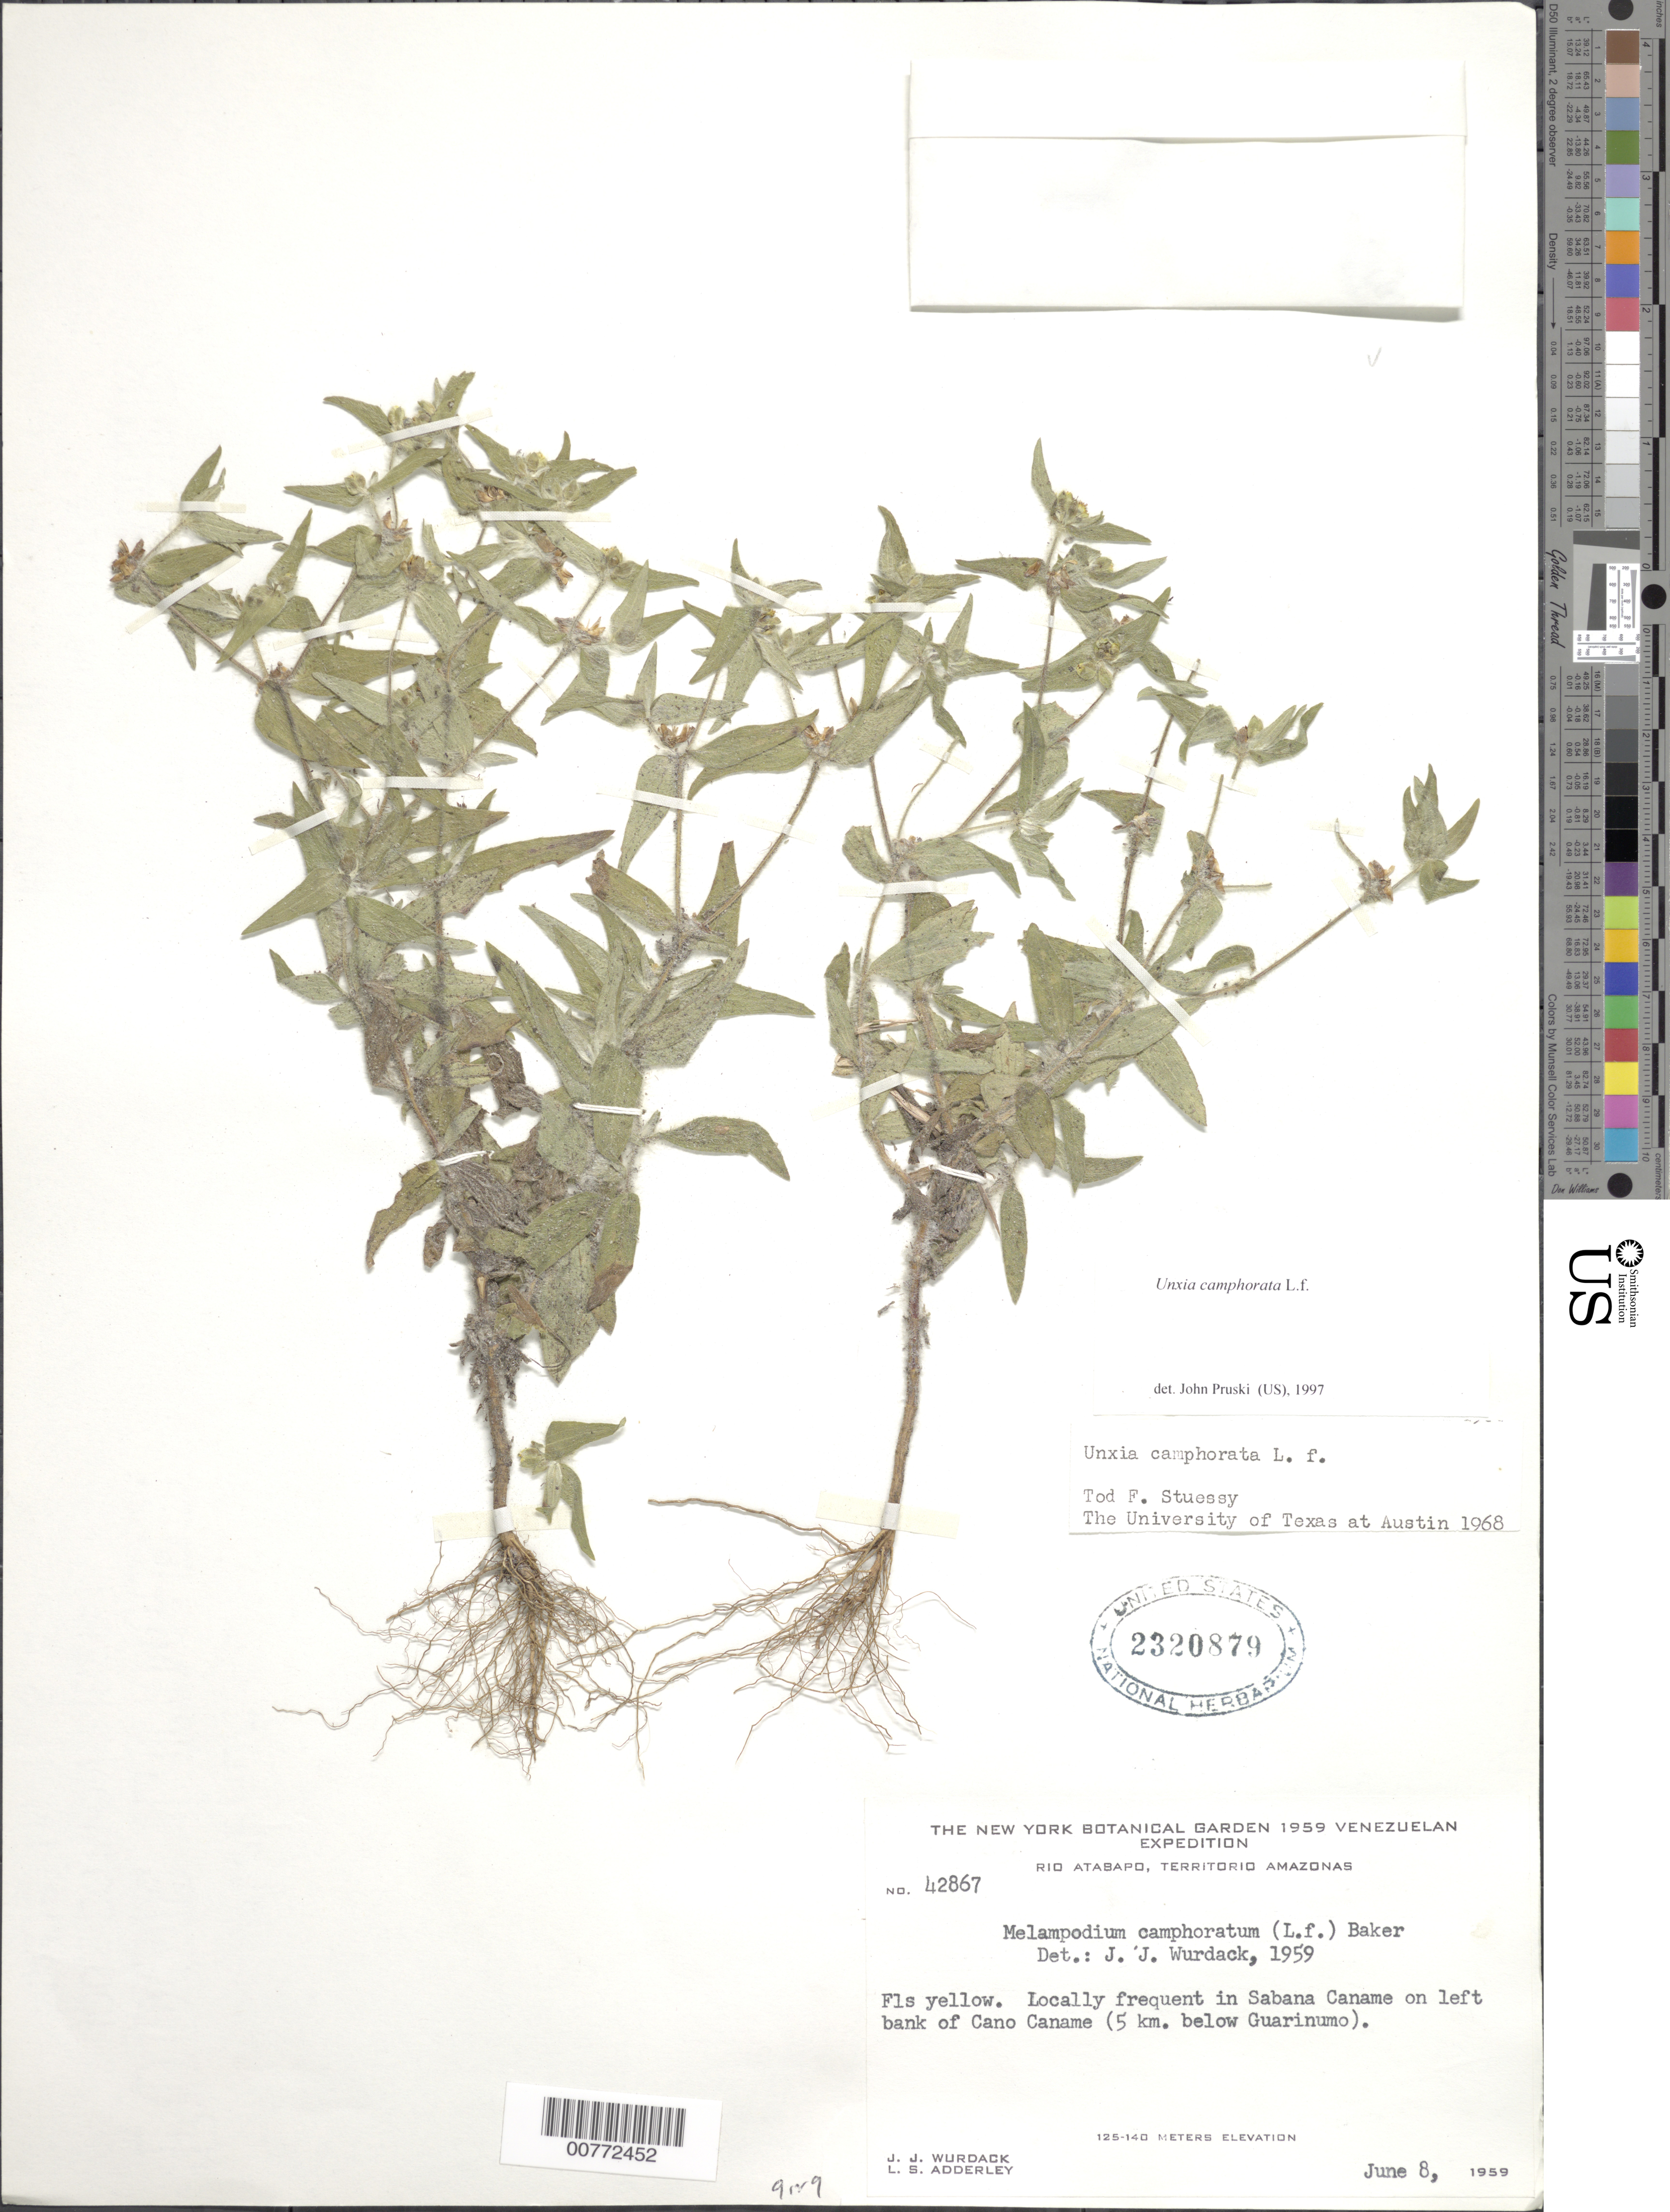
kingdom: Plantae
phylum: Tracheophyta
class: Magnoliopsida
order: Asterales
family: Asteraceae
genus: Unxia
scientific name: Unxia camphorata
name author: L. f.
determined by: Stuessy, T. F.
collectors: J. J. Wurdack & L. S. Adderley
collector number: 42867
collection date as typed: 8-Jun-59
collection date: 1959-06-08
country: Venezuela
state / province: Amazonas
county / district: Atabapo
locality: Caño Caname, left bank of; Río Atabapo 5 km below Guarinumo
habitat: Savanna; left bank of caño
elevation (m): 125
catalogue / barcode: US 2320879